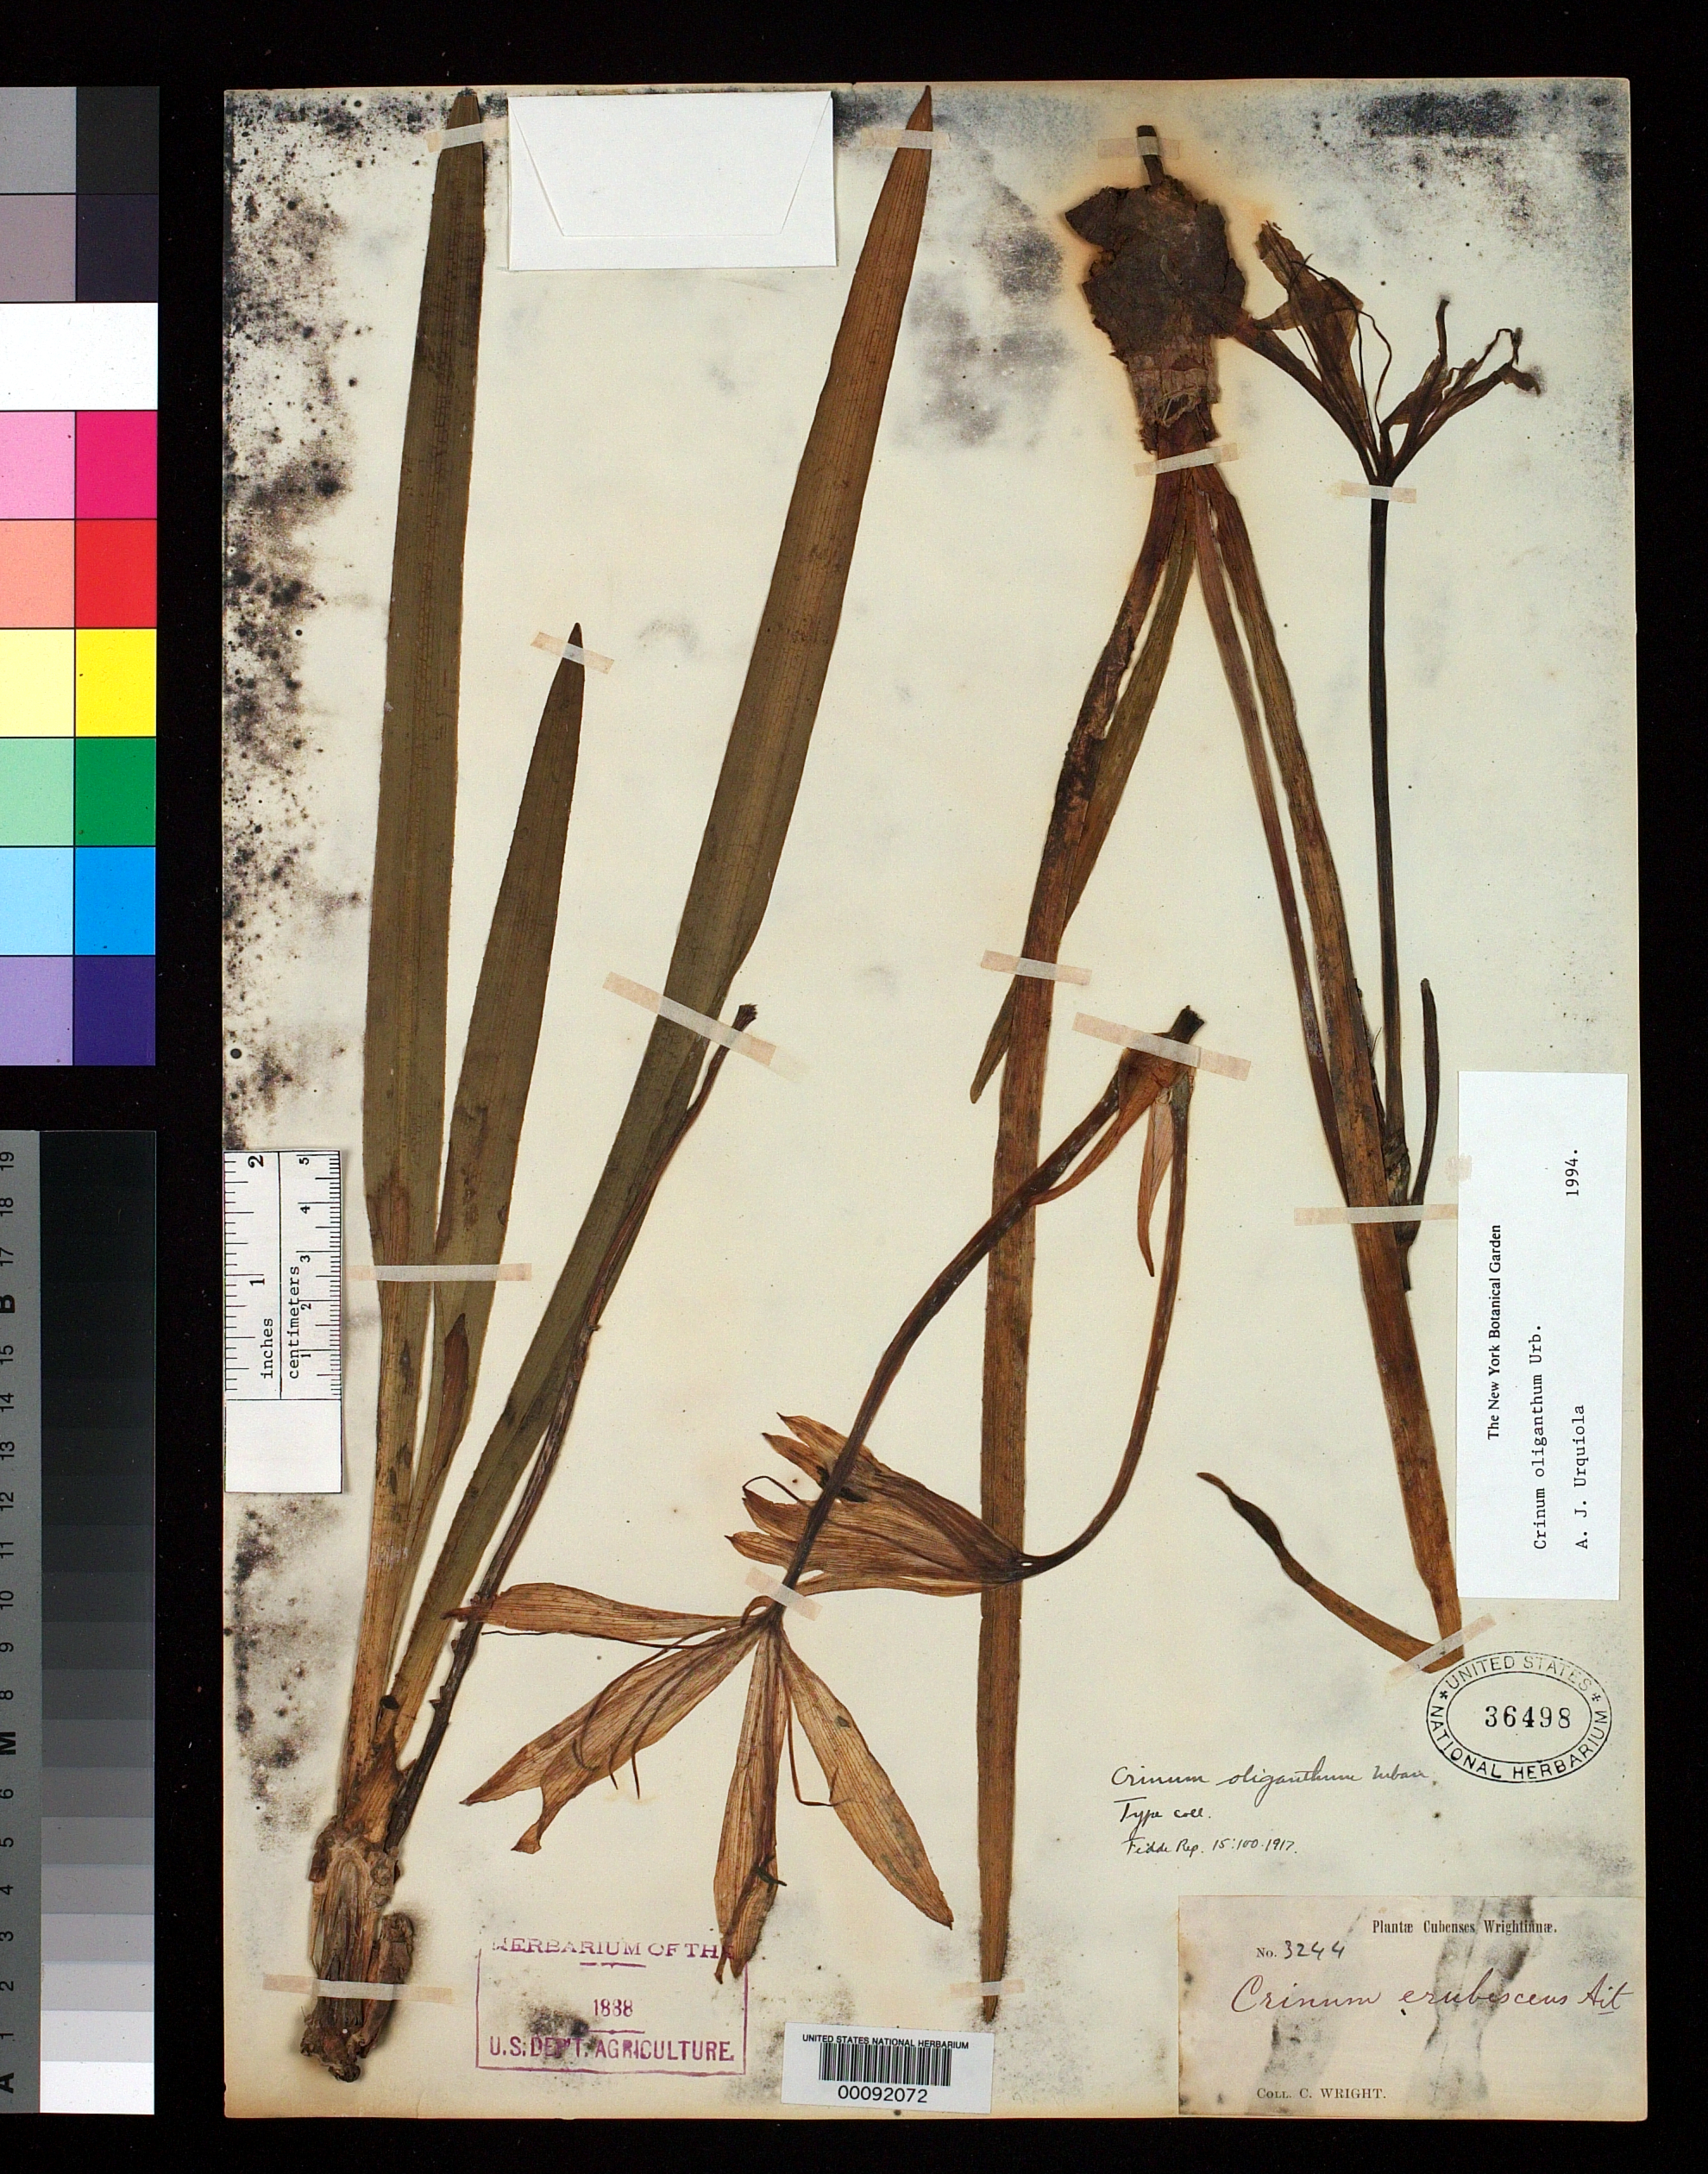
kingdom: Plantae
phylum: Tracheophyta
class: Liliopsida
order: Asparagales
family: Amaryllidaceae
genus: Crinum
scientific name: Crinum oliganthum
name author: Urb.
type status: Isosyntype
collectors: C. Wright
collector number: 3244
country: Cuba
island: Greater Antilles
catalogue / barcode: US 36498